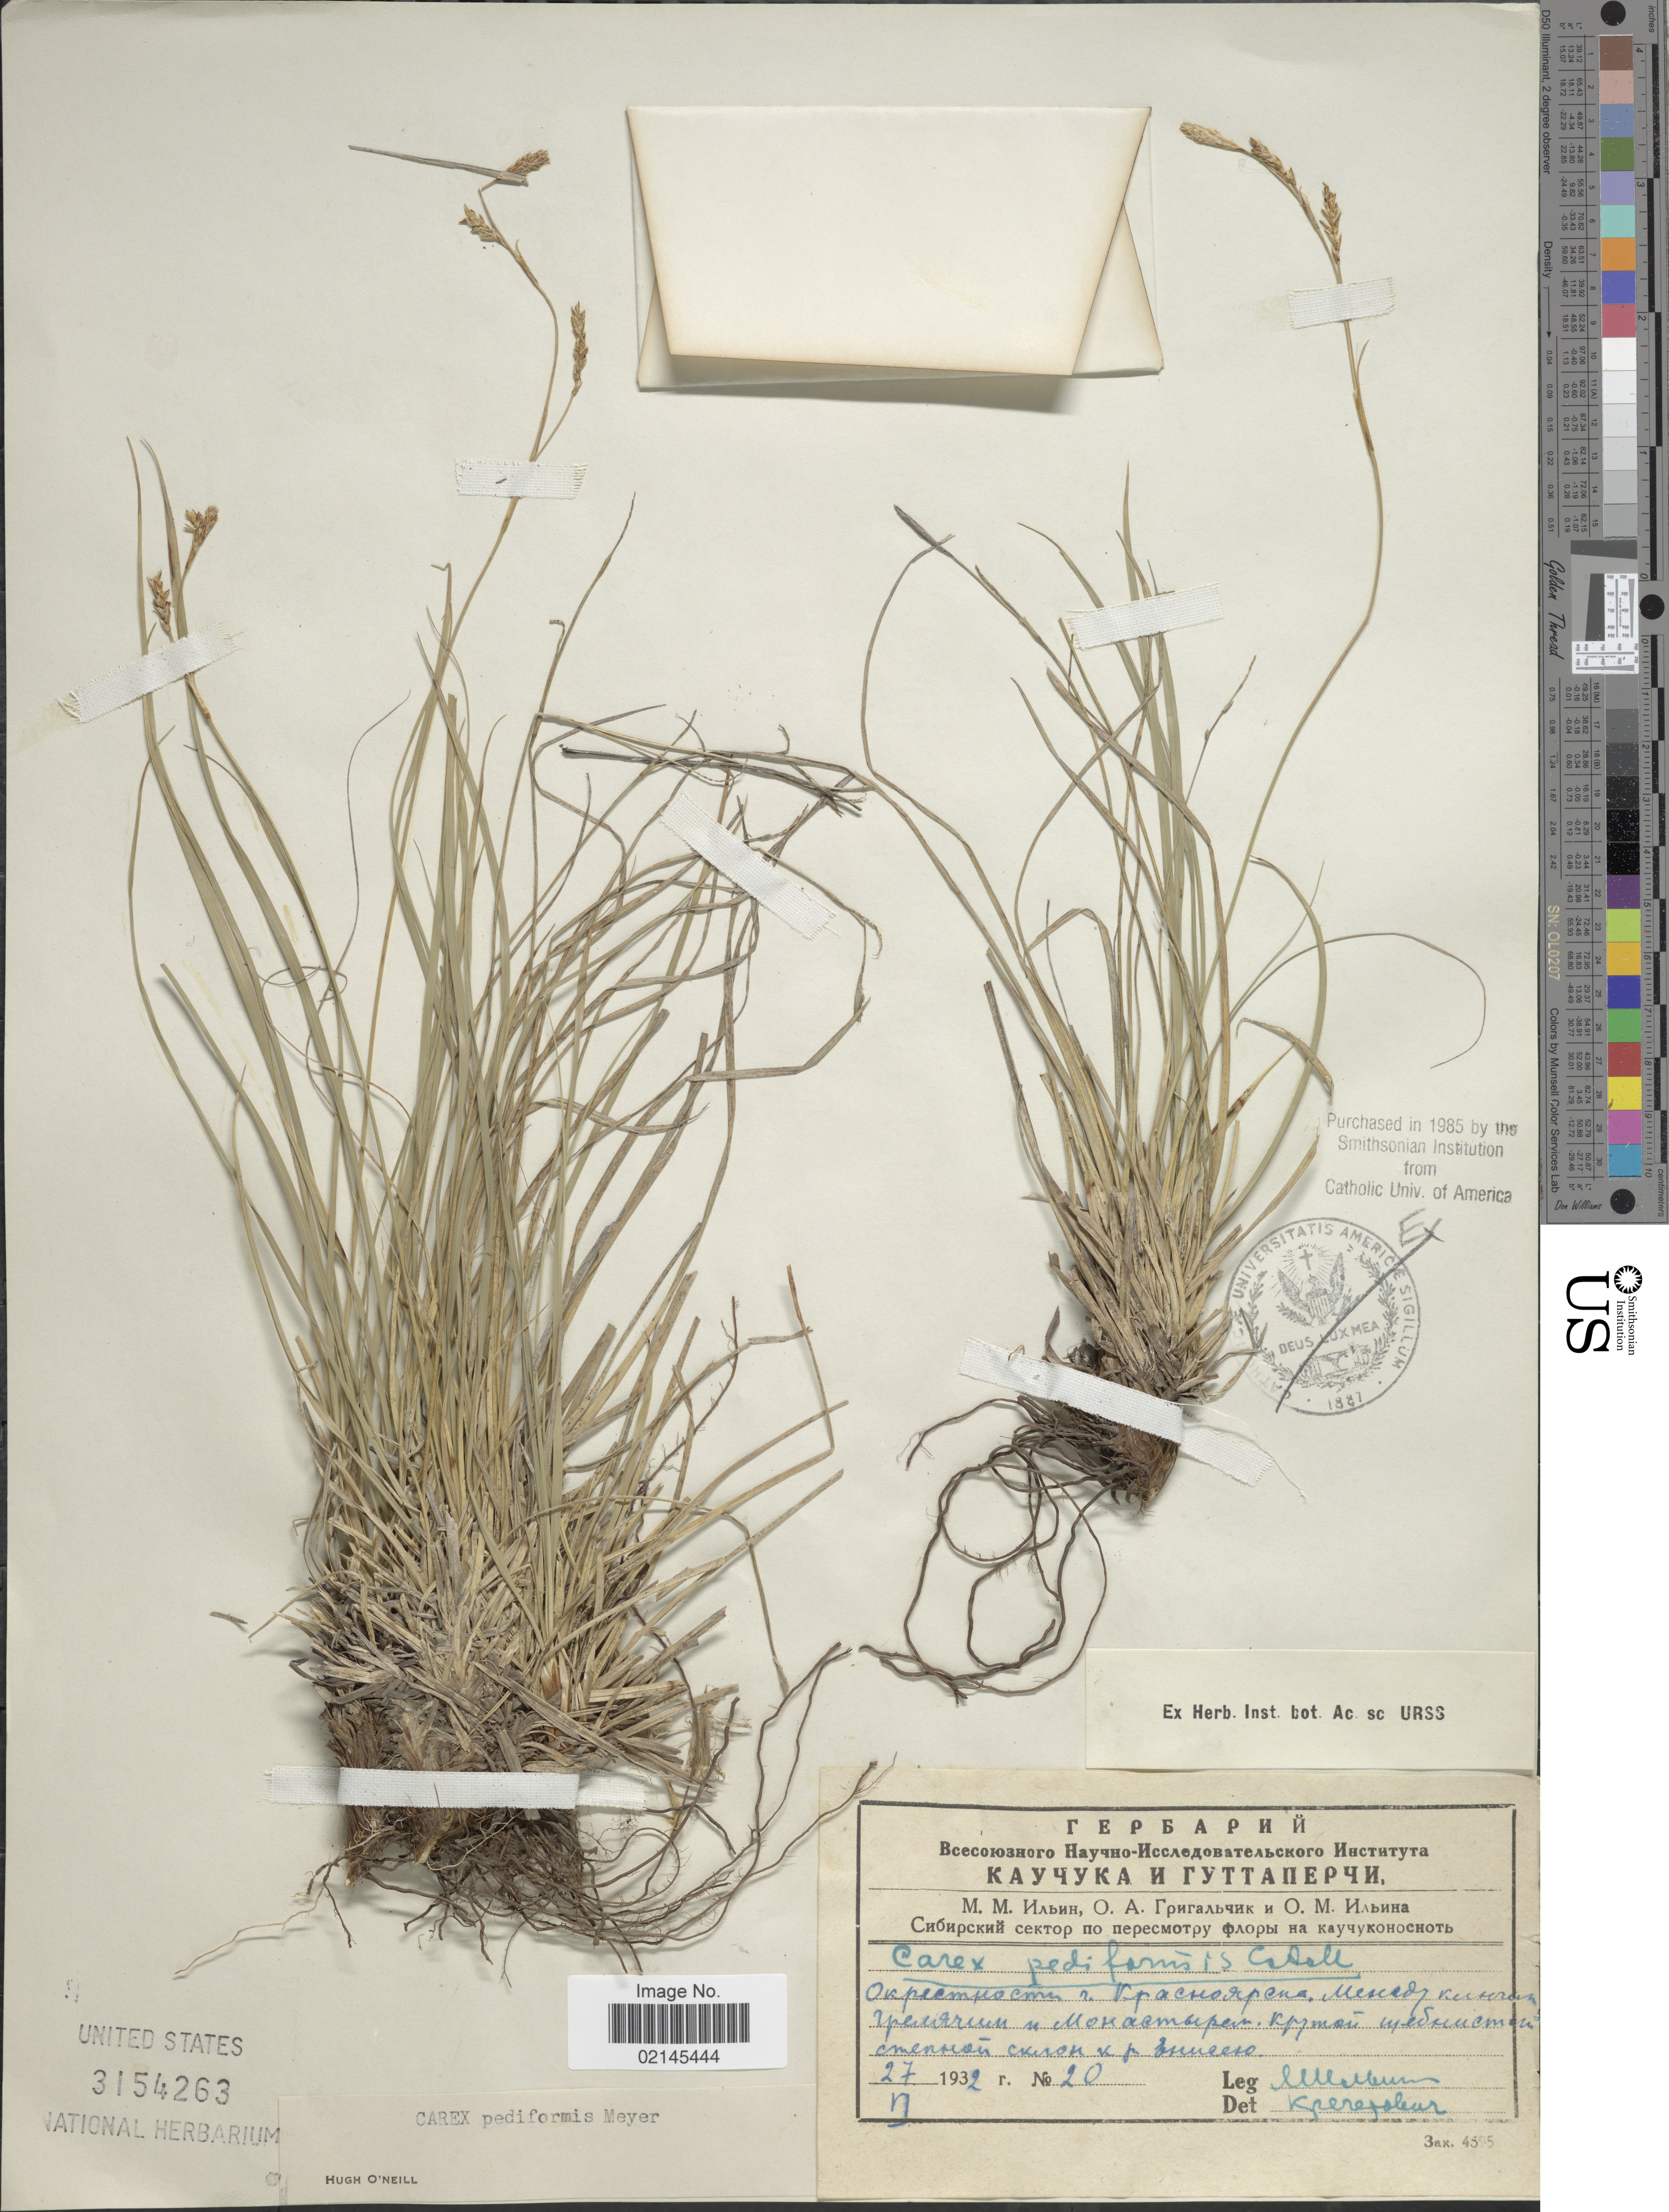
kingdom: Plantae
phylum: Tracheophyta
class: Liliopsida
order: Poales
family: Cyperaceae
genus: Carex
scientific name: Carex pediformis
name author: C.A. Mey.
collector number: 20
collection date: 1932-06-27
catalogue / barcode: US 3154263